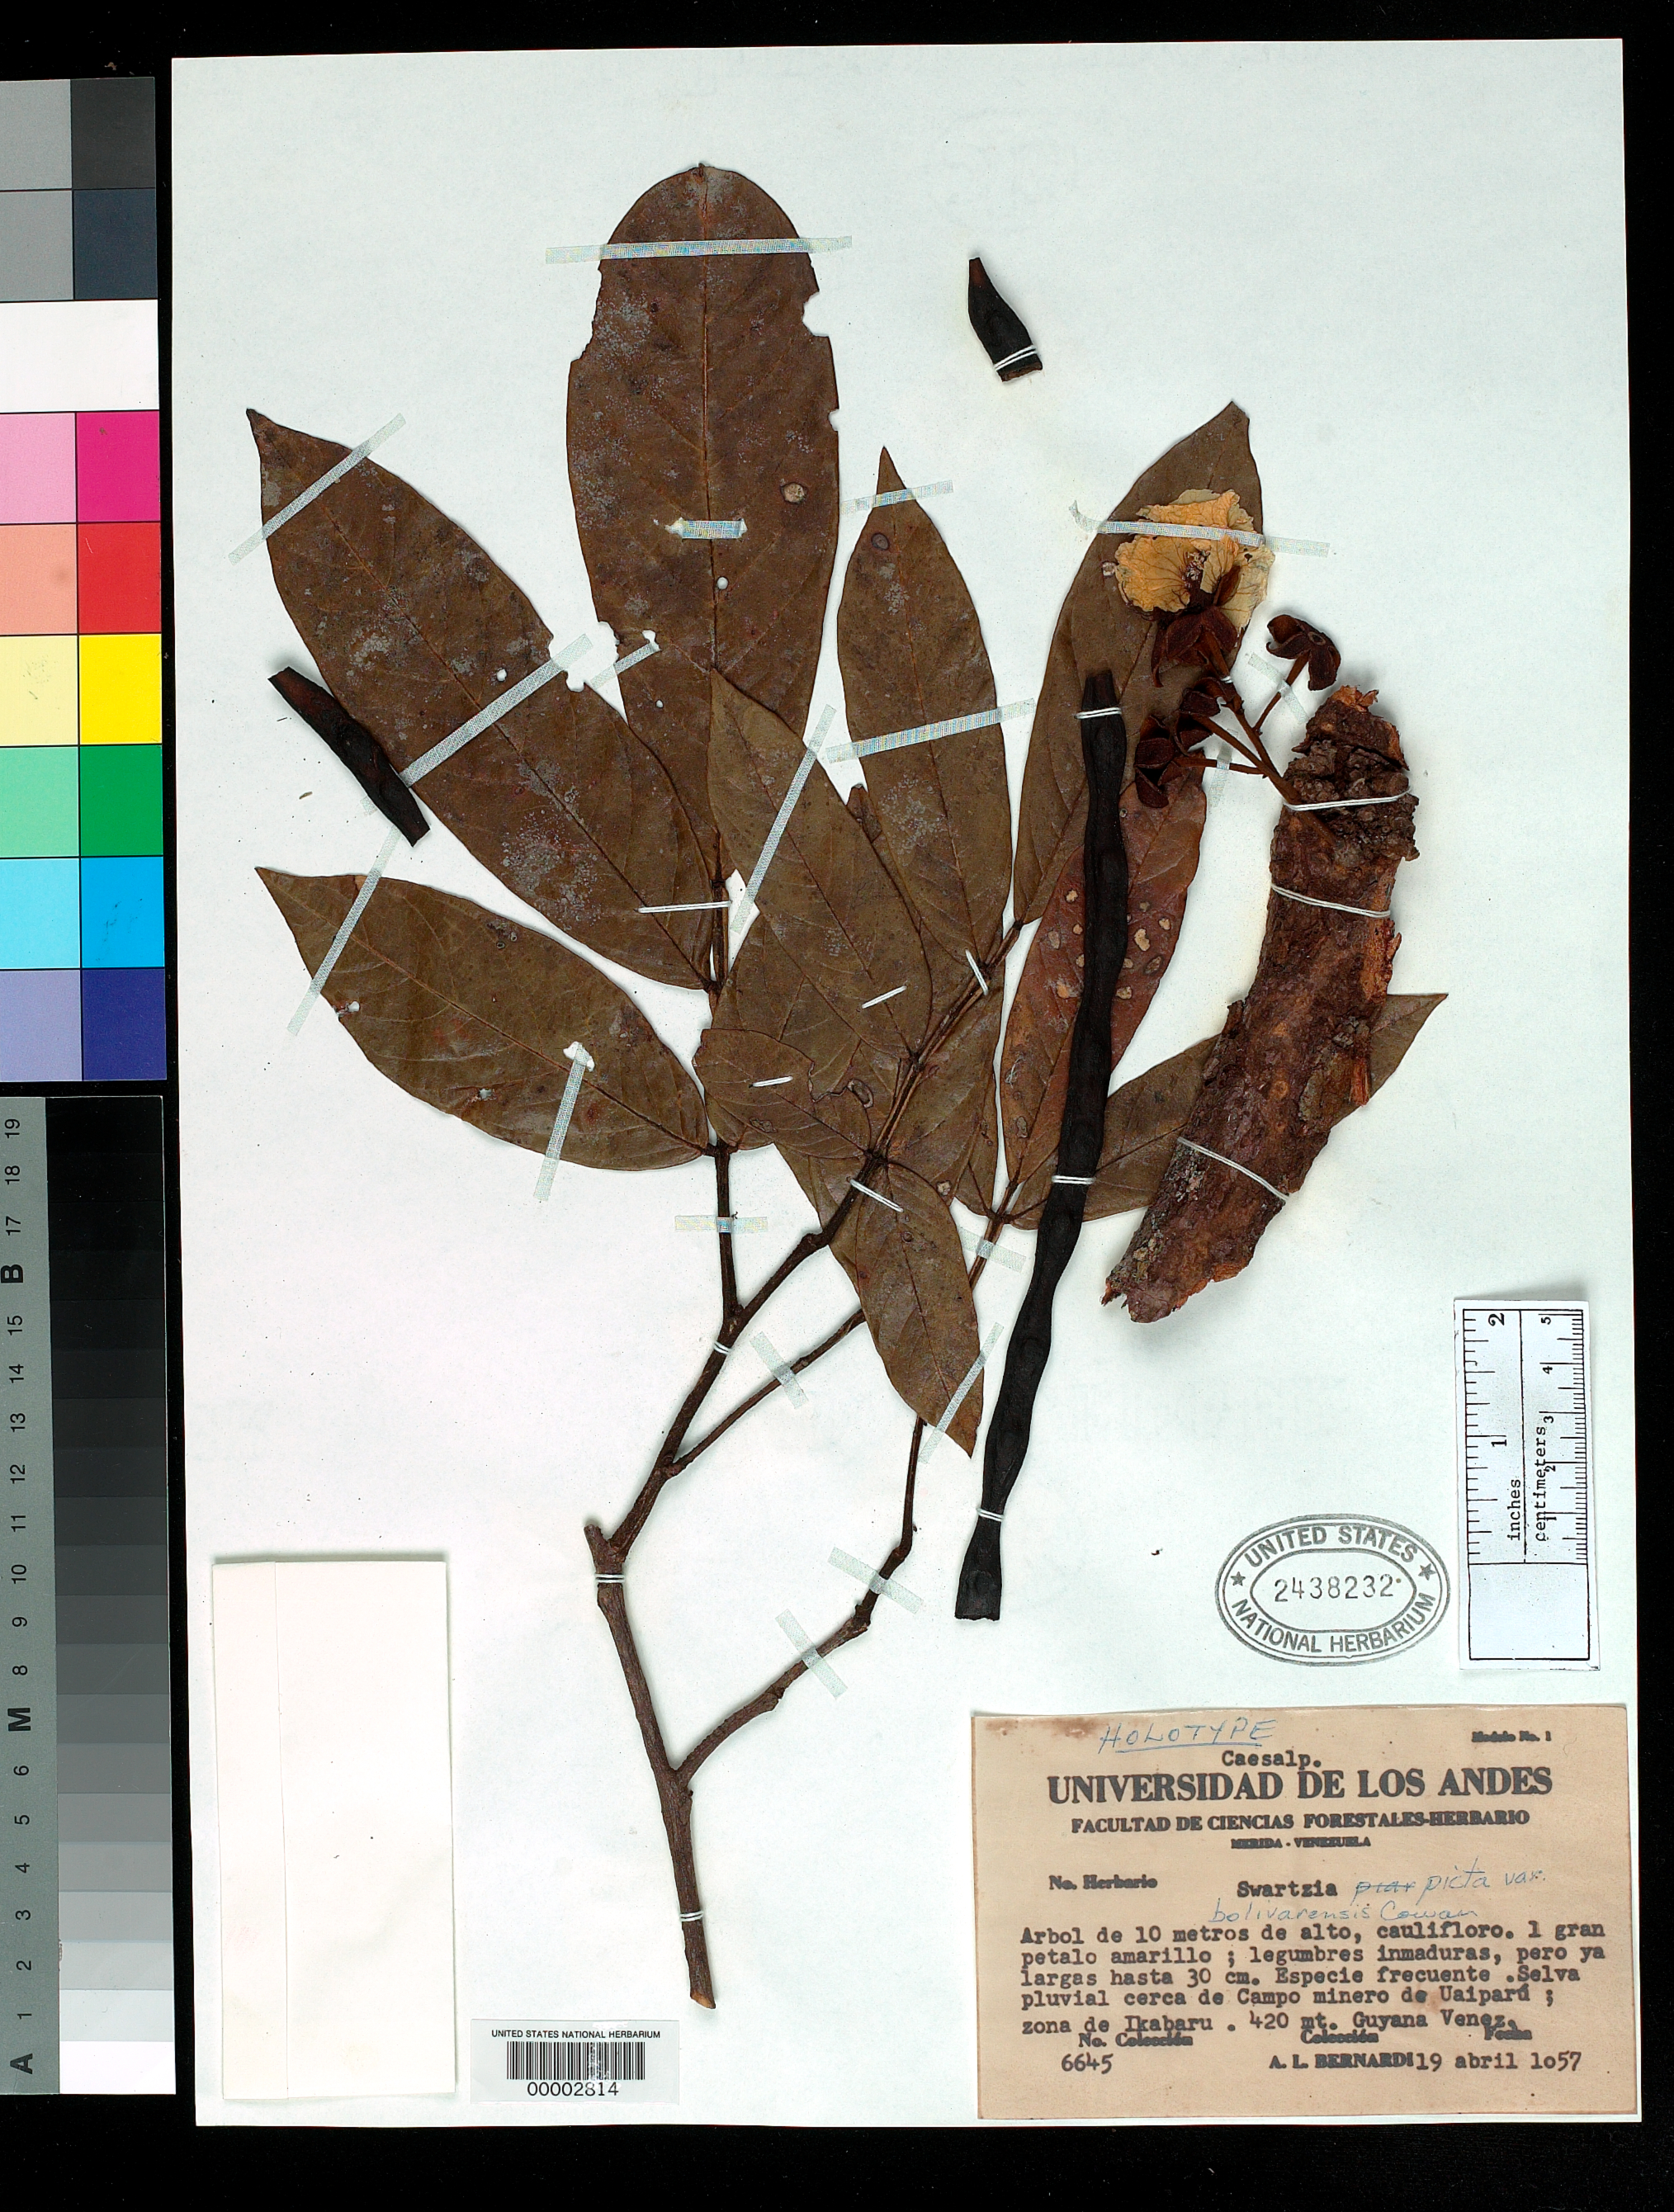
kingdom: Plantae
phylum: Tracheophyta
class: Magnoliopsida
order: Fabales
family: Fabaceae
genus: Swartzia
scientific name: Swartzia picta var. bolivarensis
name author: R.S. Cowan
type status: Paratype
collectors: A. L. Bernardi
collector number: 6645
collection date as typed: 19 abril 1o57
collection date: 1957-04-19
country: Venezuela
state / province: Bolivar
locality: Yumariba Rapids, Rio Ikabaru.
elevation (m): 420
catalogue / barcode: US 2438232